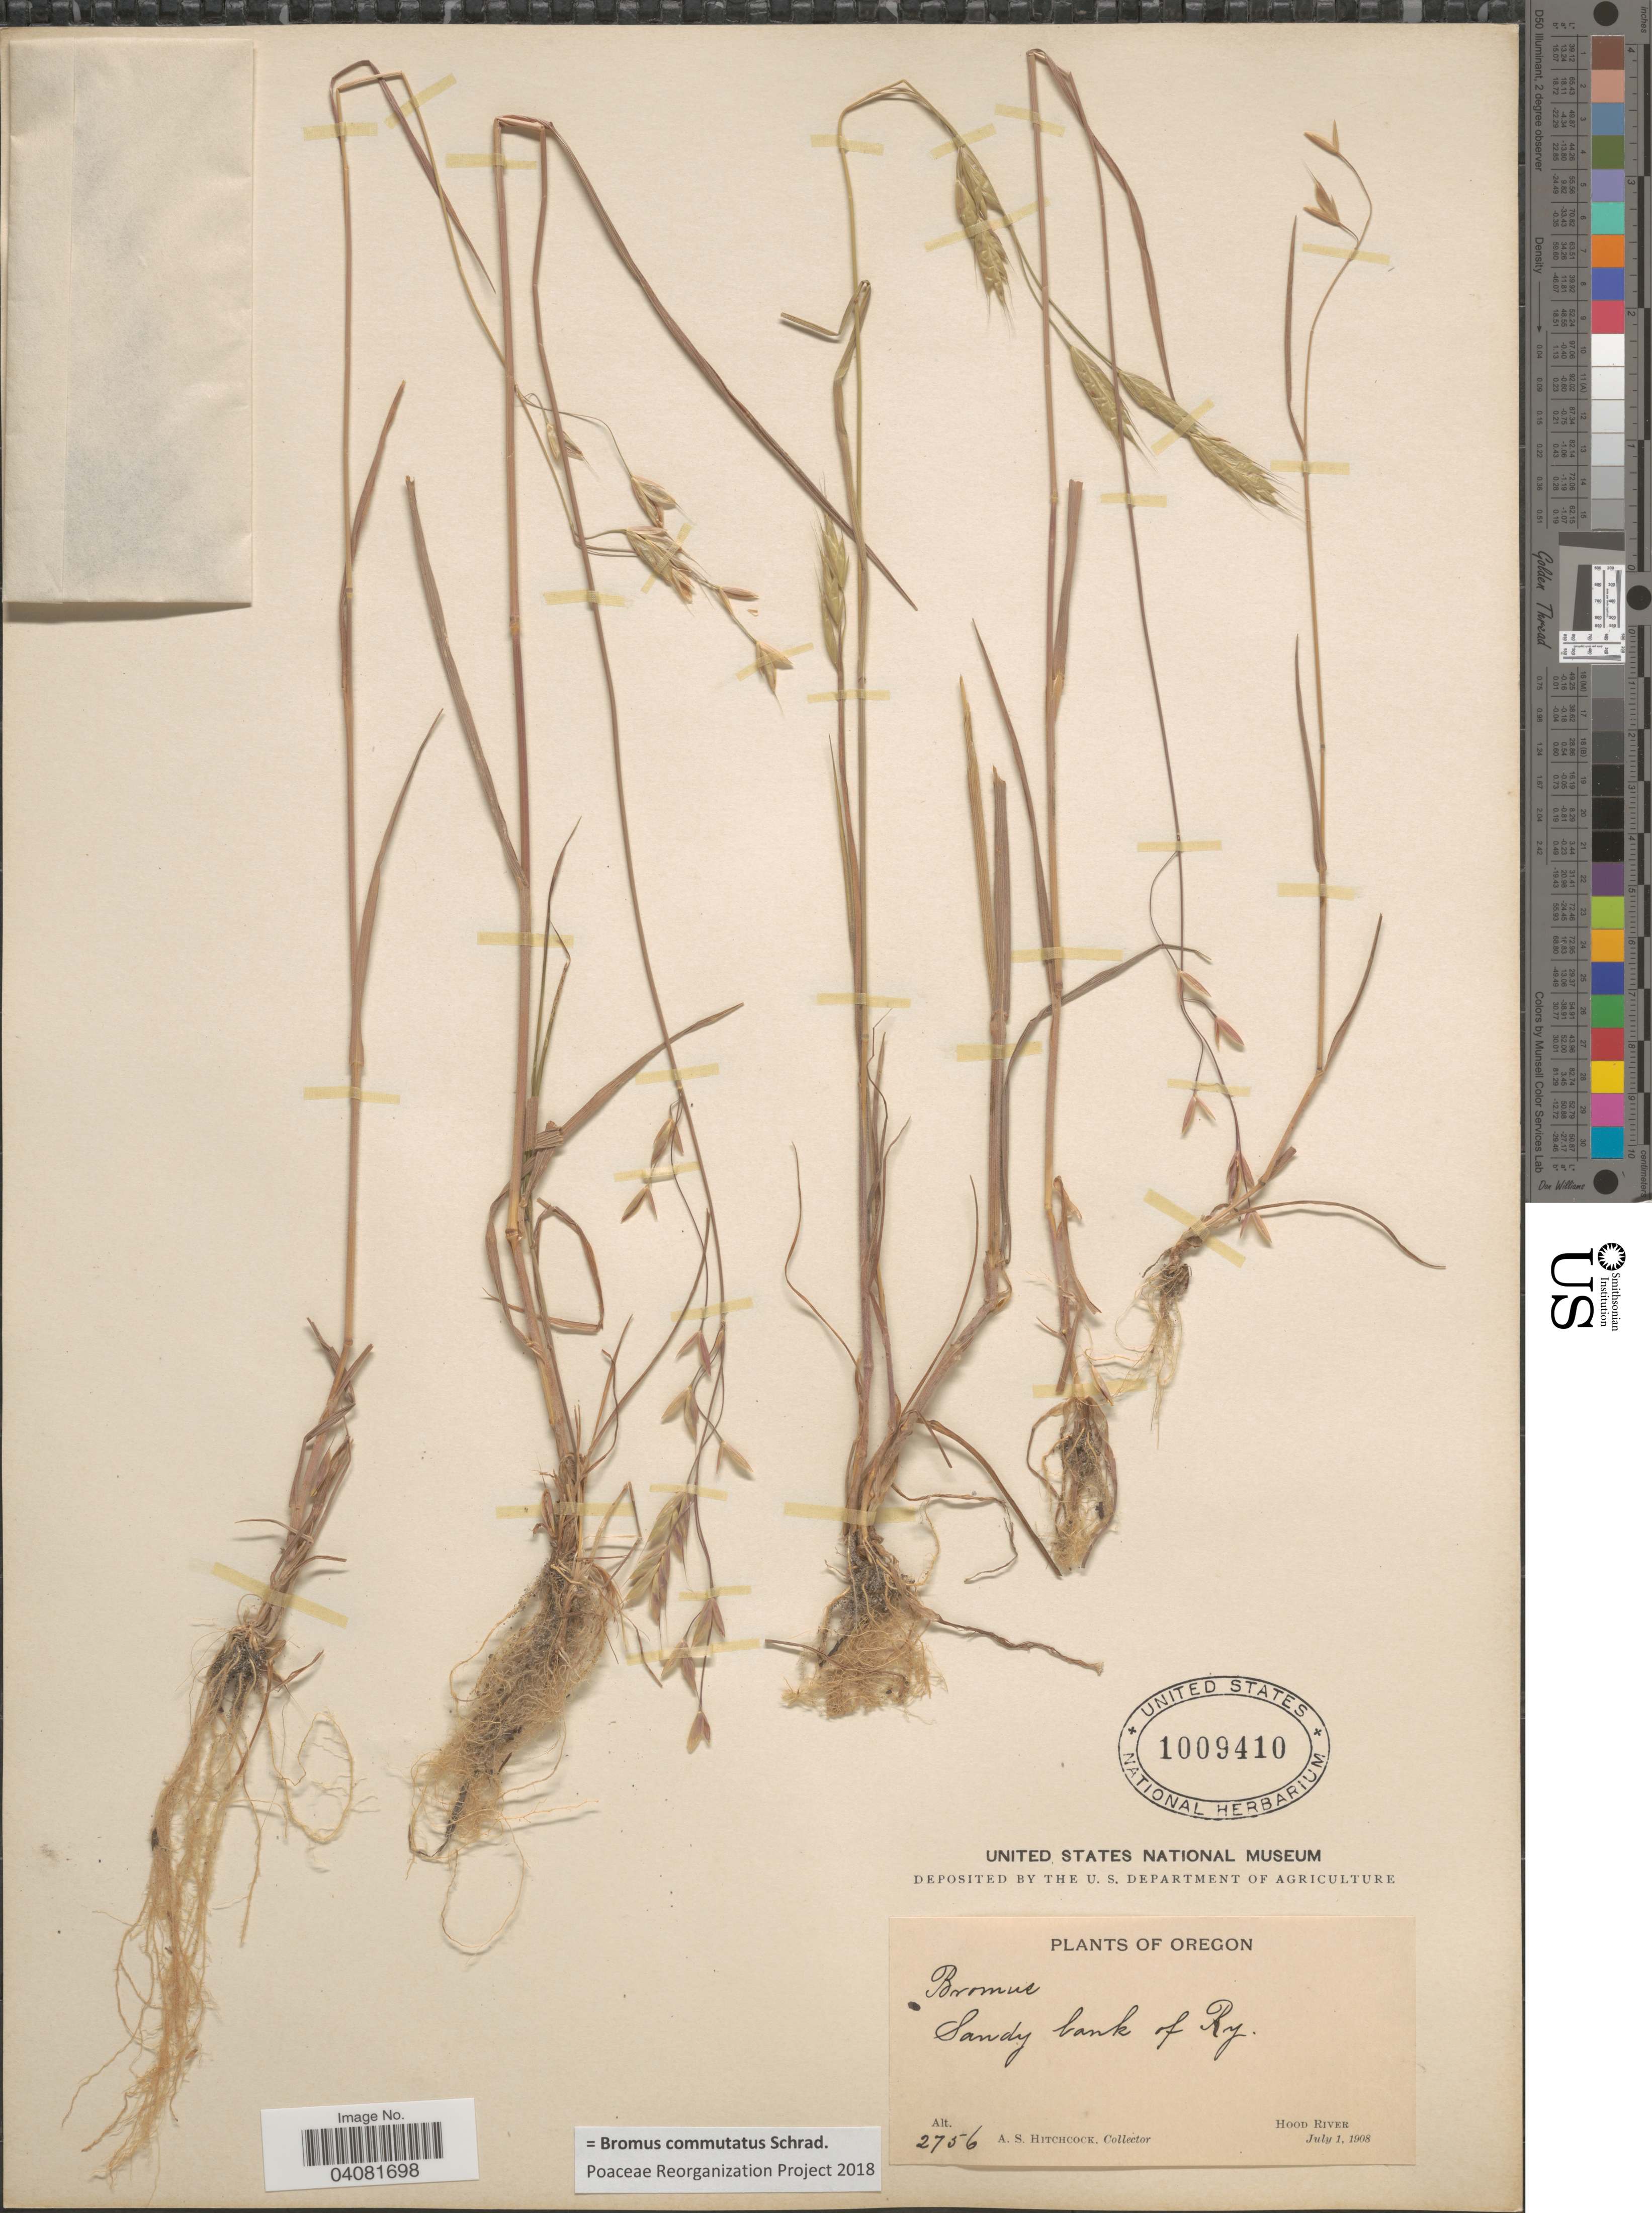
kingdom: Plantae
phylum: Tracheophyta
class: Liliopsida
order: Poales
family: Poaceae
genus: Bromus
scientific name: Bromus commutatus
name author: Schrad.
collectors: A. S. Hitchcock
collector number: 2756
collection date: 1908-07-01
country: United States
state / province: Oregon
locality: Sandy bank of Ry. Hood River.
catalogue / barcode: US 1009410